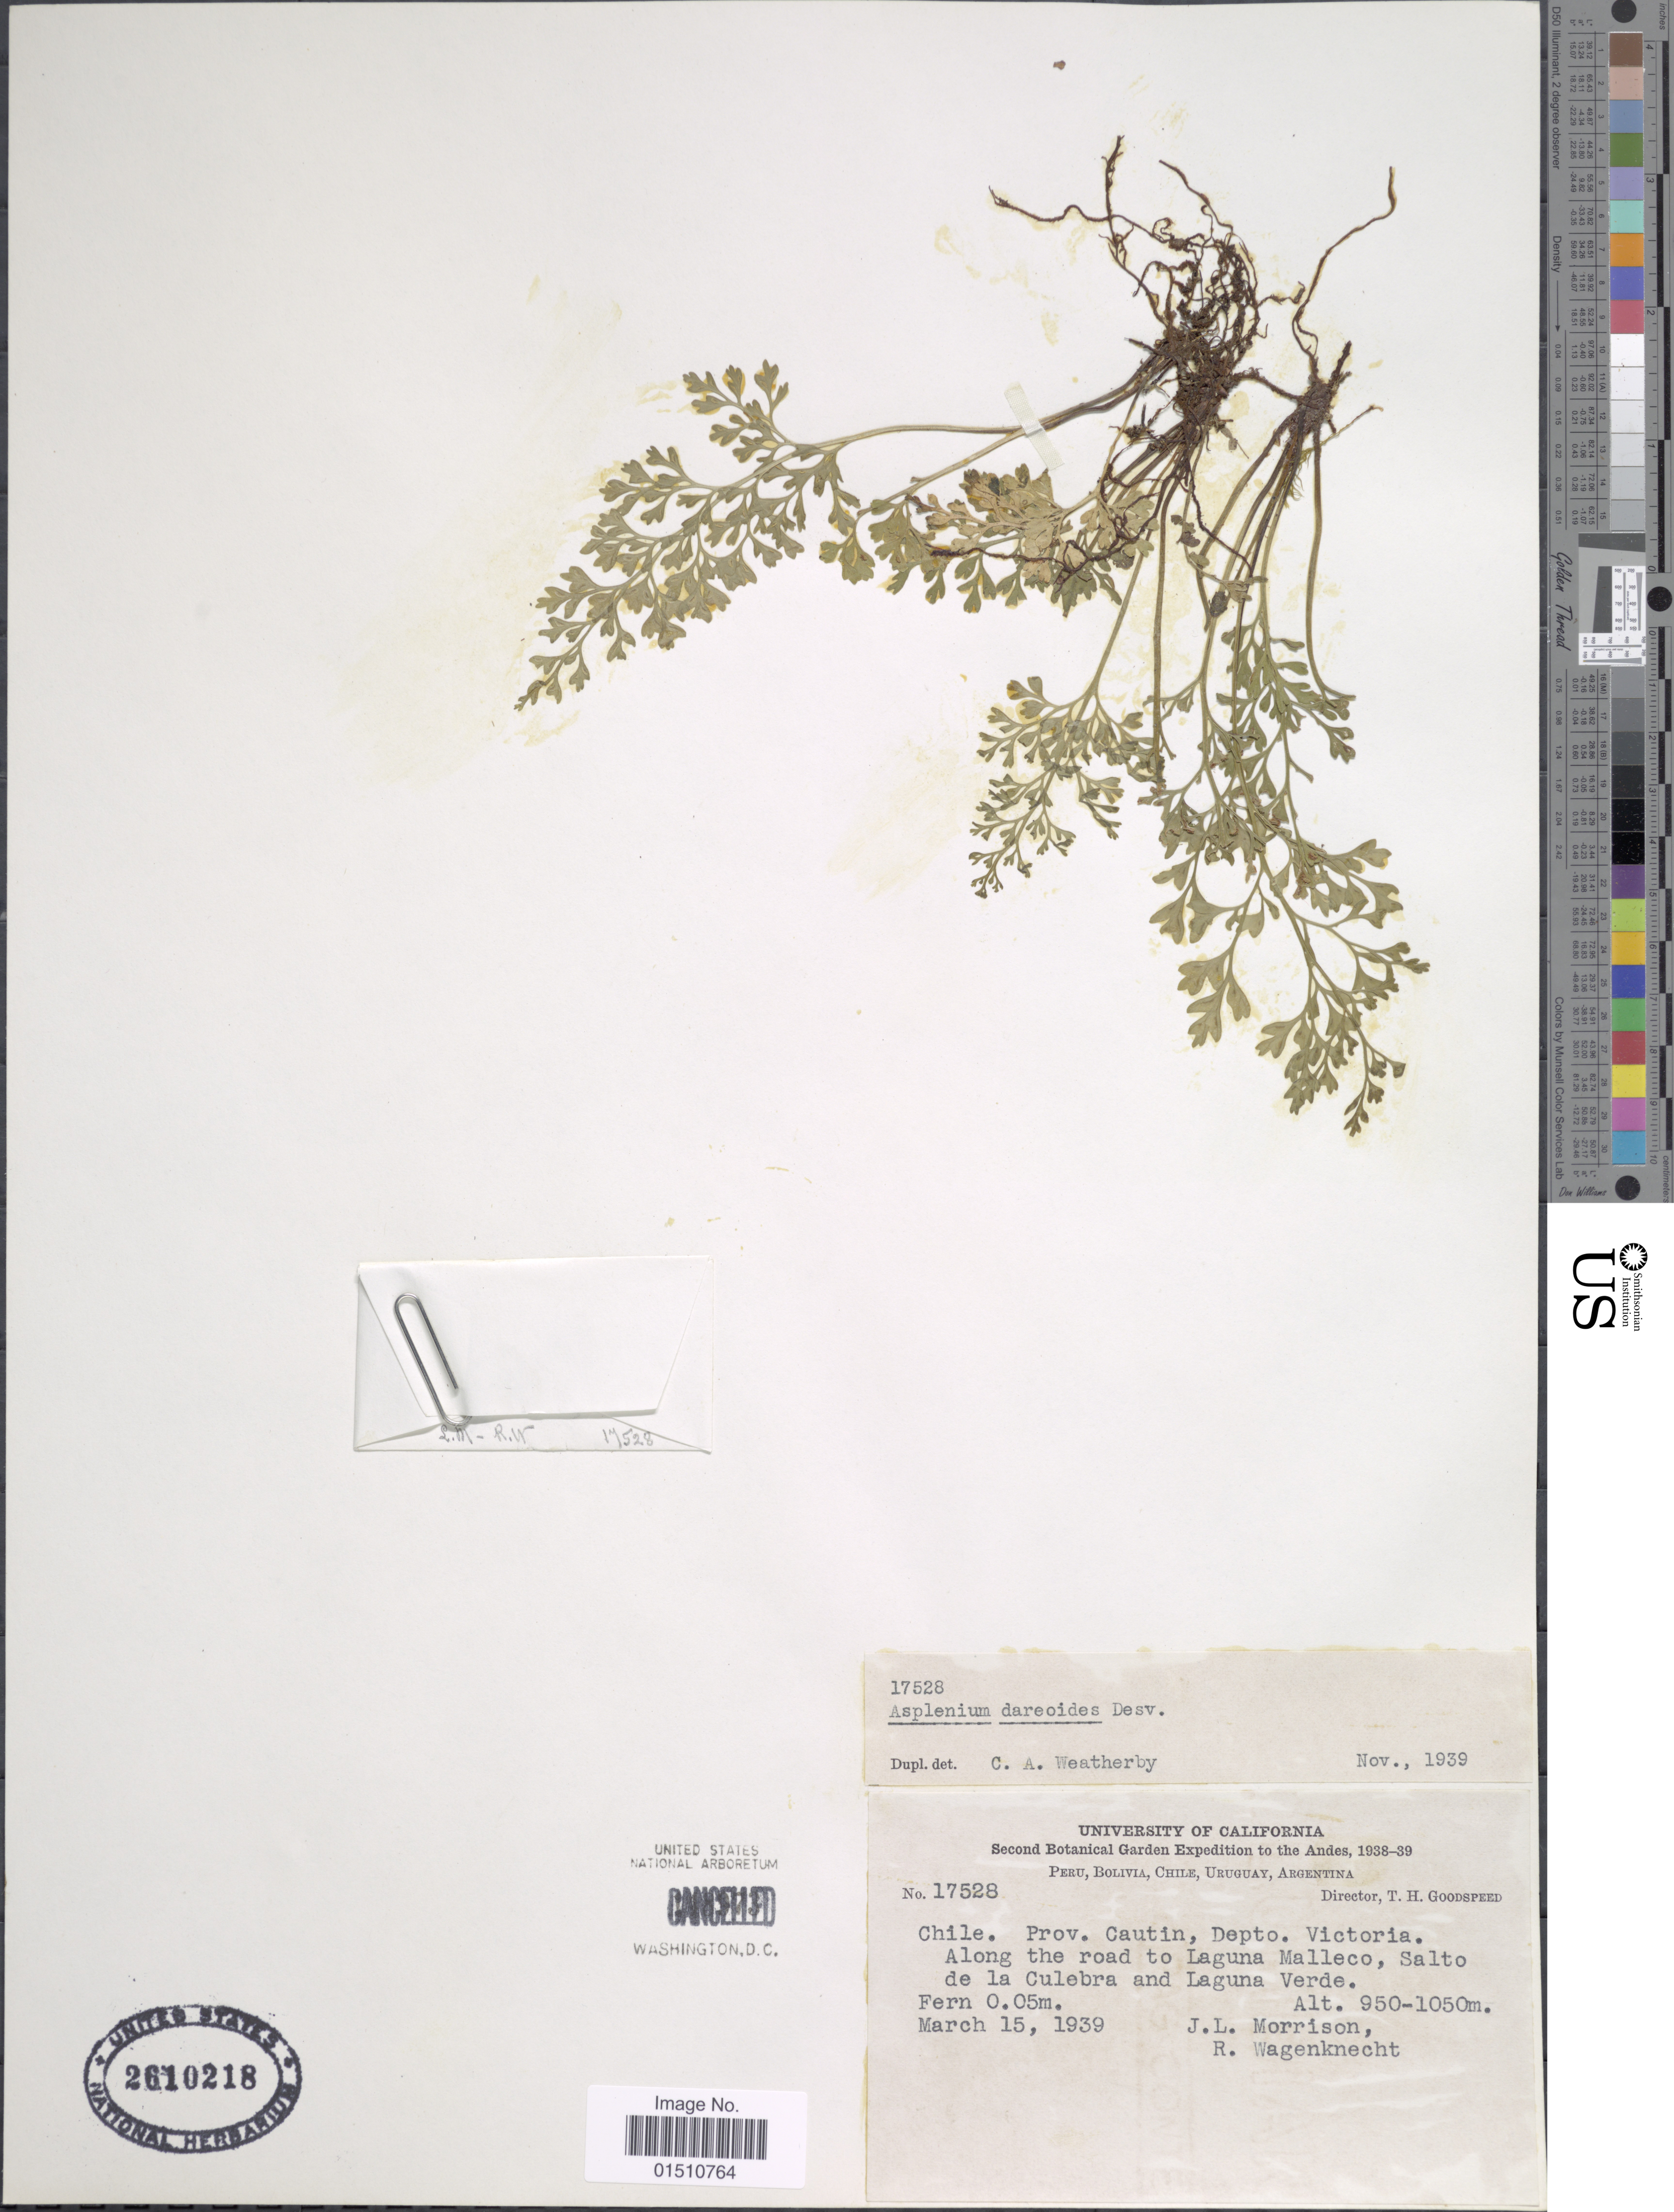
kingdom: Plantae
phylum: Tracheophyta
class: Polypodiopsida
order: Polypodiales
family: Aspleniaceae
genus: Asplenium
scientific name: Asplenium dareoides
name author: Desv.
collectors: J. L. Morrison & R. Wagenknecht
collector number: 17528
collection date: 1939-03-15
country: Chile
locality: Chile. Prov. Cautin, Depto. Victoria. Along the road to Laguna Malleco, Salto de la Culebrada and Laguna Verde.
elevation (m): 950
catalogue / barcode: US 2610218